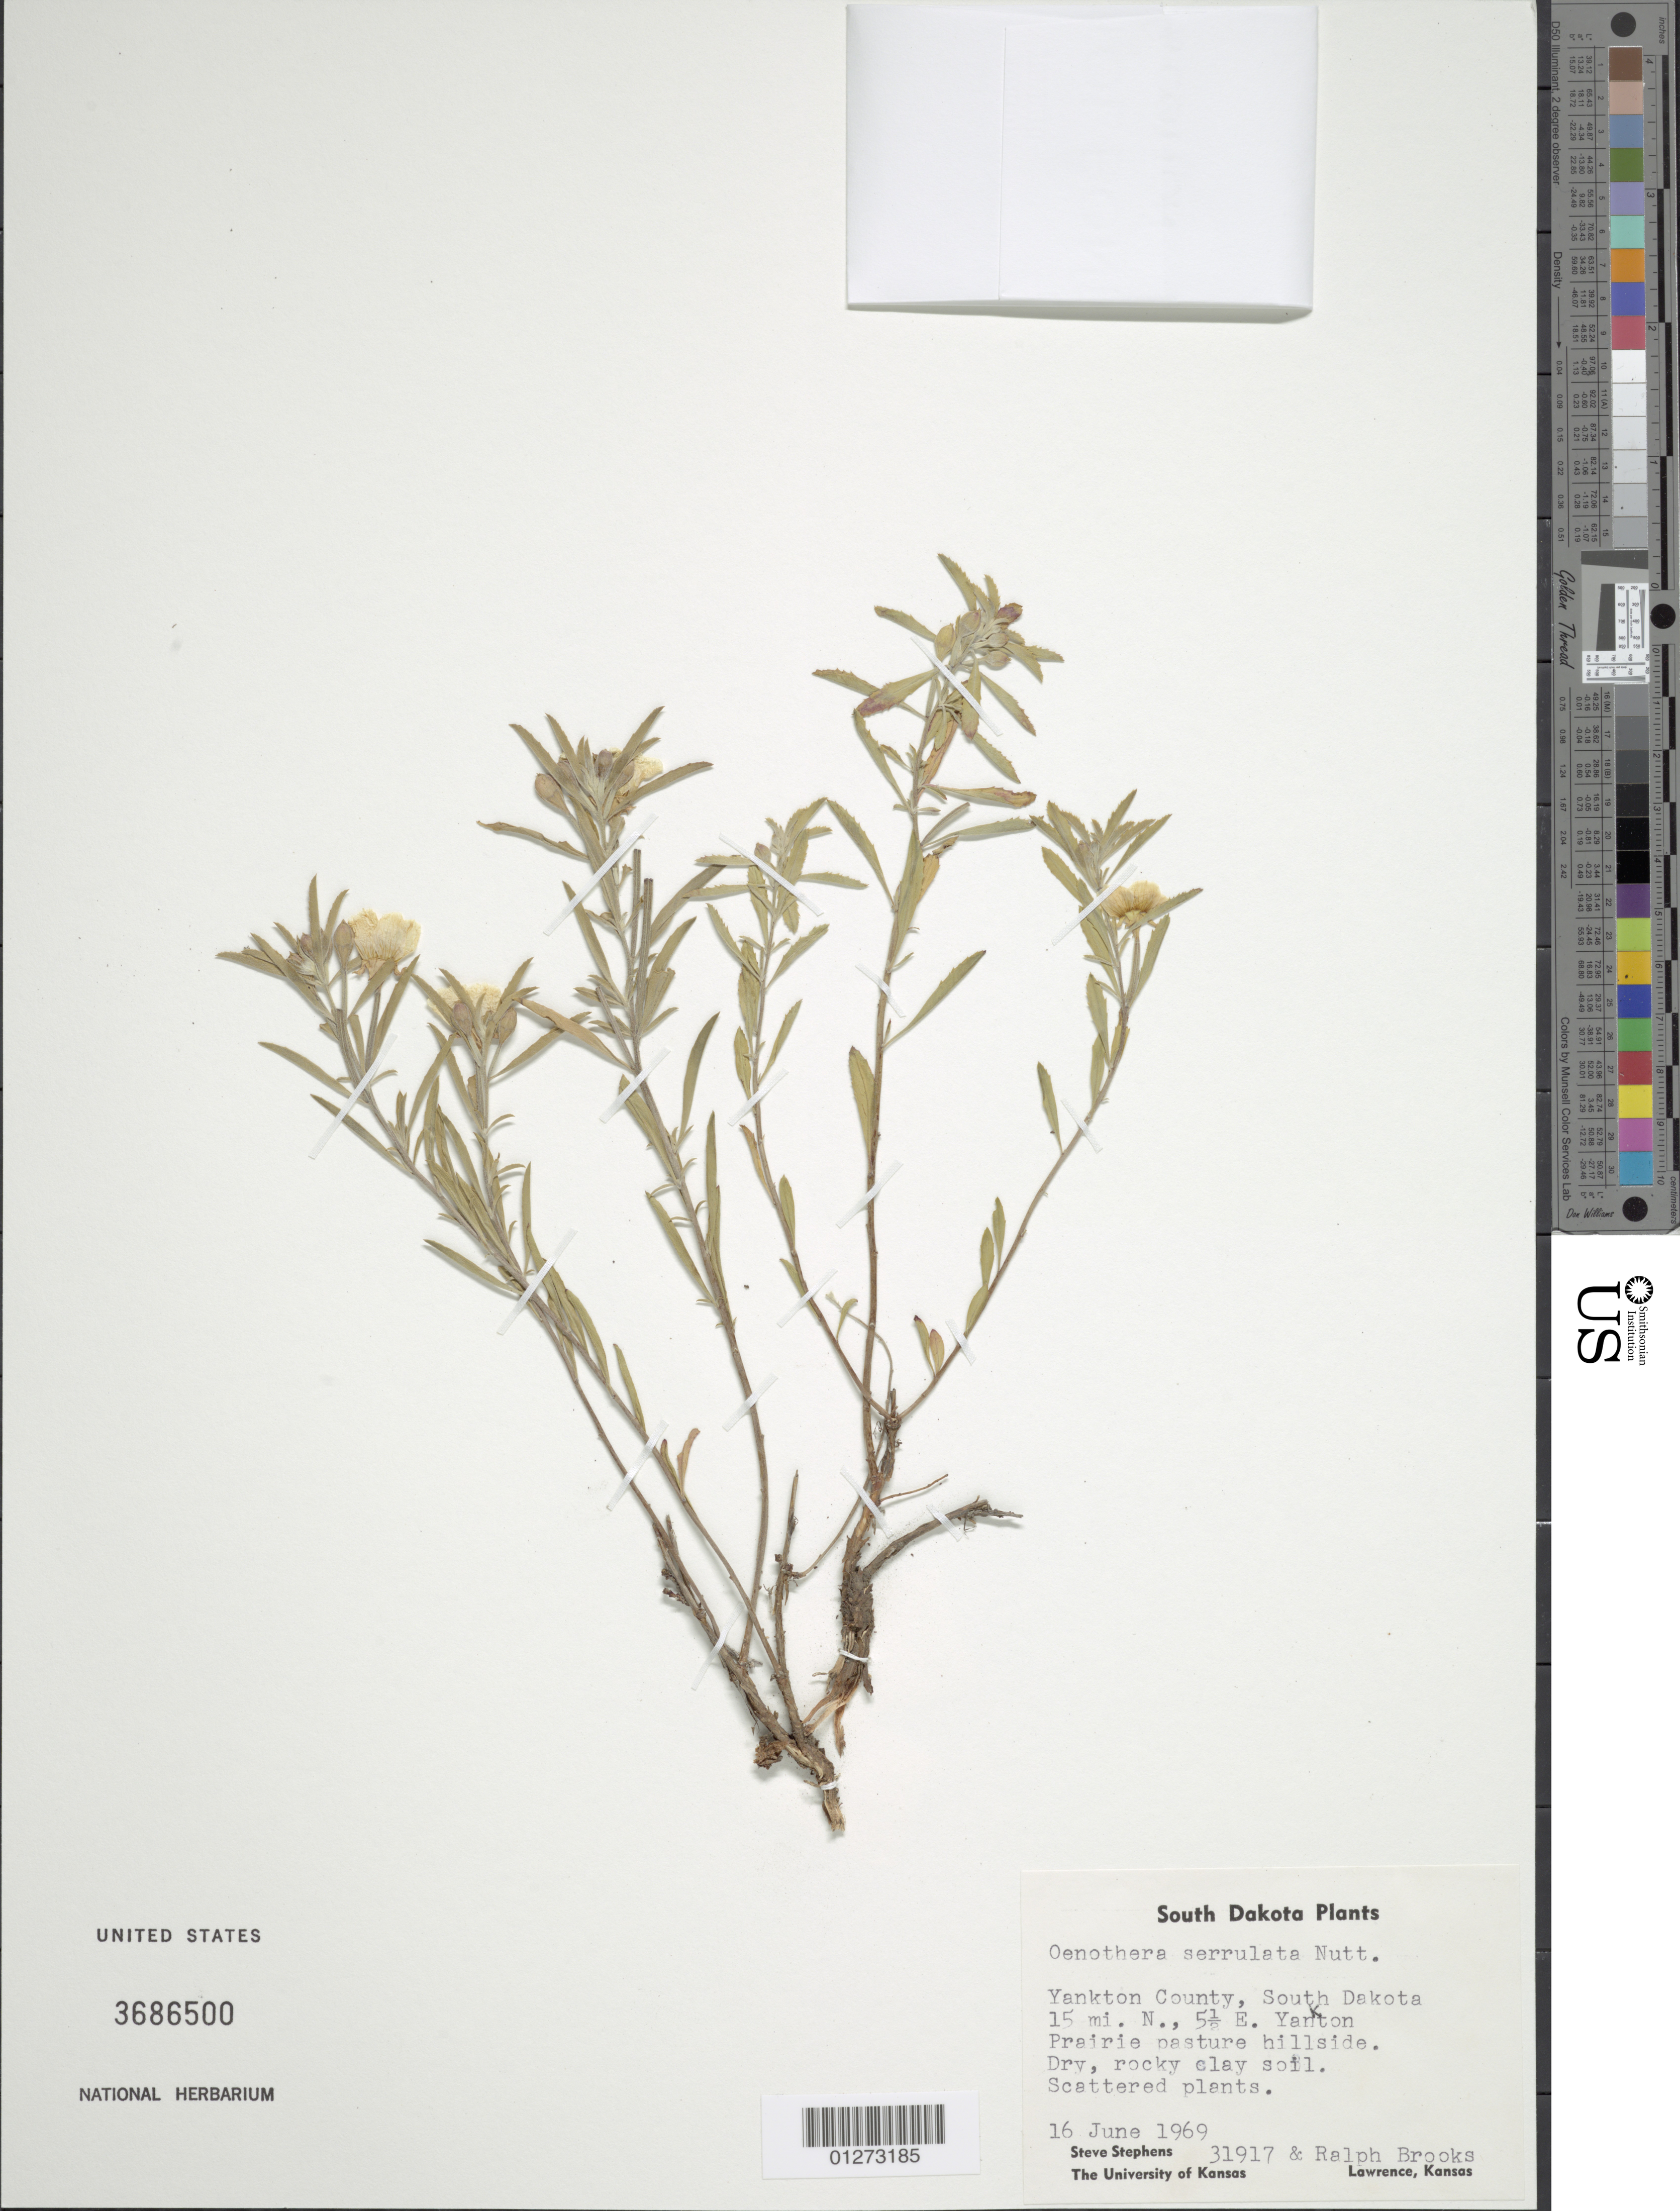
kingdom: Plantae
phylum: Tracheophyta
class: Magnoliopsida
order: Myrtales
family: Onagraceae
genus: Oenothera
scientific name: Oenothera serrulata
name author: Nutt.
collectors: S. Stephens & R. E. Brooks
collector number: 31917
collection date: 1969-06-16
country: United States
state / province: South Dakota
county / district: Yankton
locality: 15 mi N, 5.5 E Yankton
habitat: Prairie pasture hillside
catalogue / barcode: US 3686500